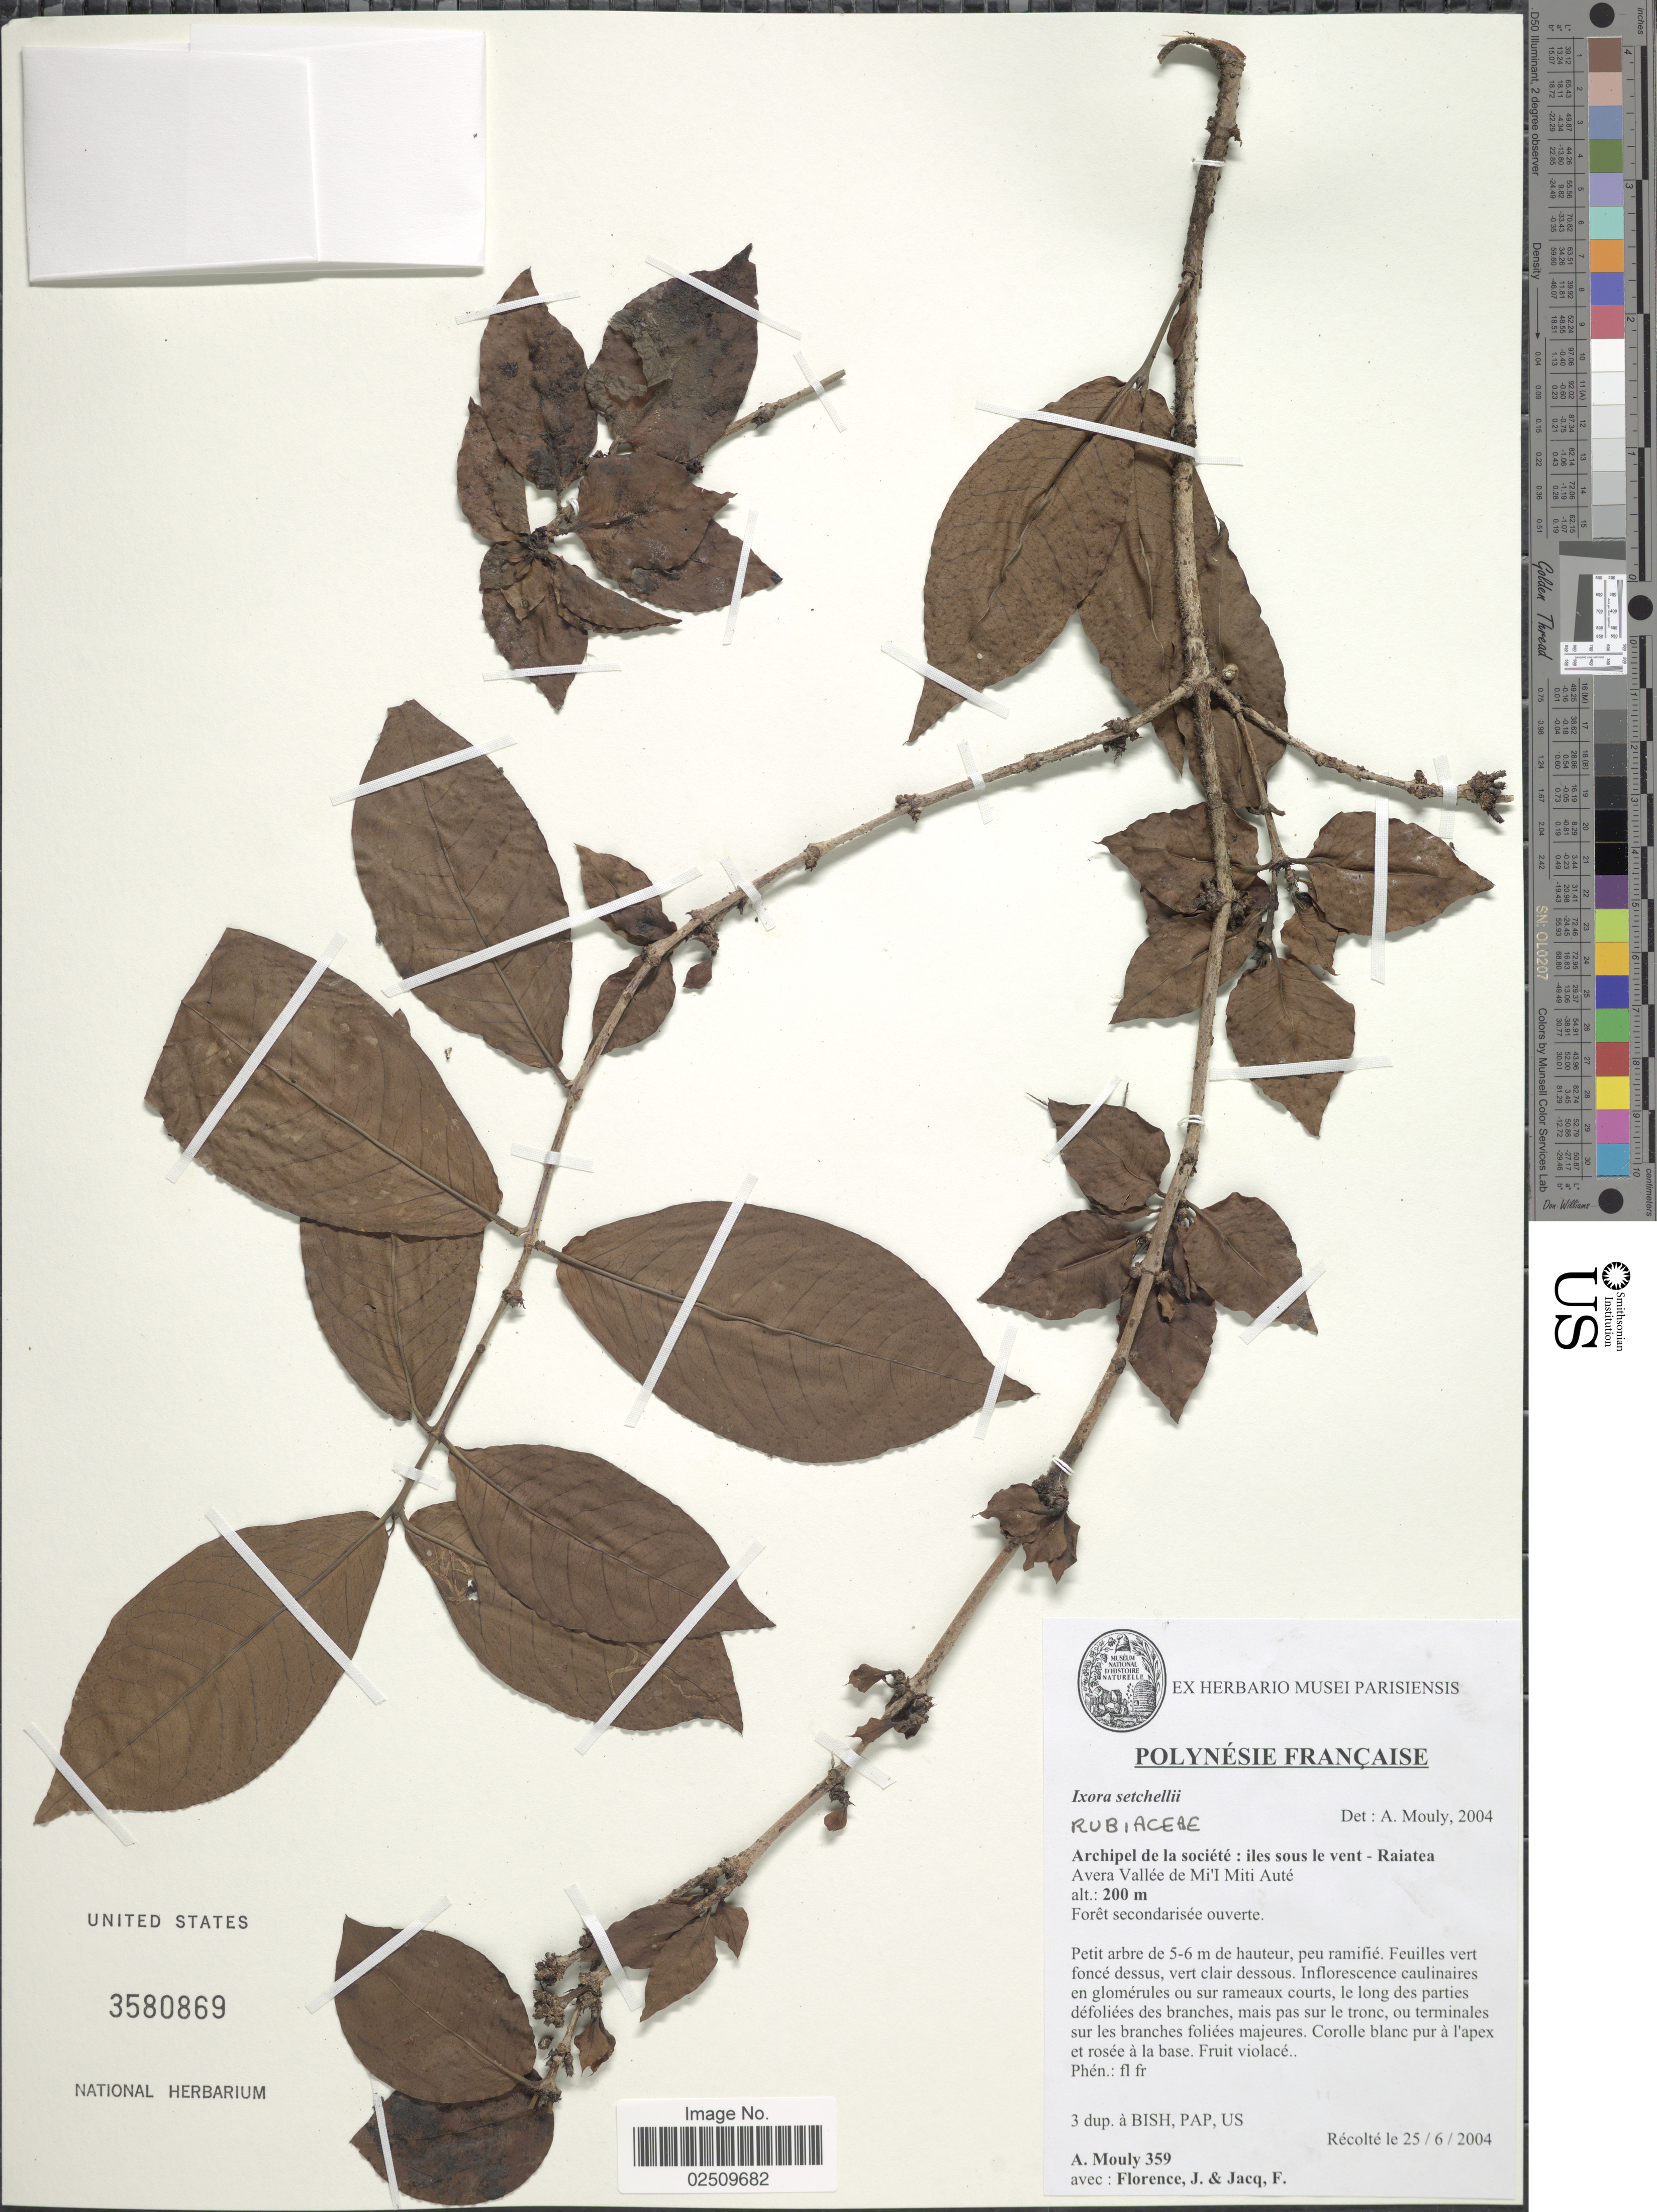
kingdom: Plantae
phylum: Tracheophyta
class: Magnoliopsida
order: Gentianales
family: Rubiaceae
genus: Ixora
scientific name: Ixora setchellii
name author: Fosberg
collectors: A. Mouly, J. Florence & F. Jacq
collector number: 359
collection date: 2004-06-25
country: French Polynesia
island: Raiatea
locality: Archipel de la société:: iles sous le vent - Raiatea, Avera Vallée de Mi'I Miti Auté, Forêt secondarisée ouverte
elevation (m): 200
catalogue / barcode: US 3580869